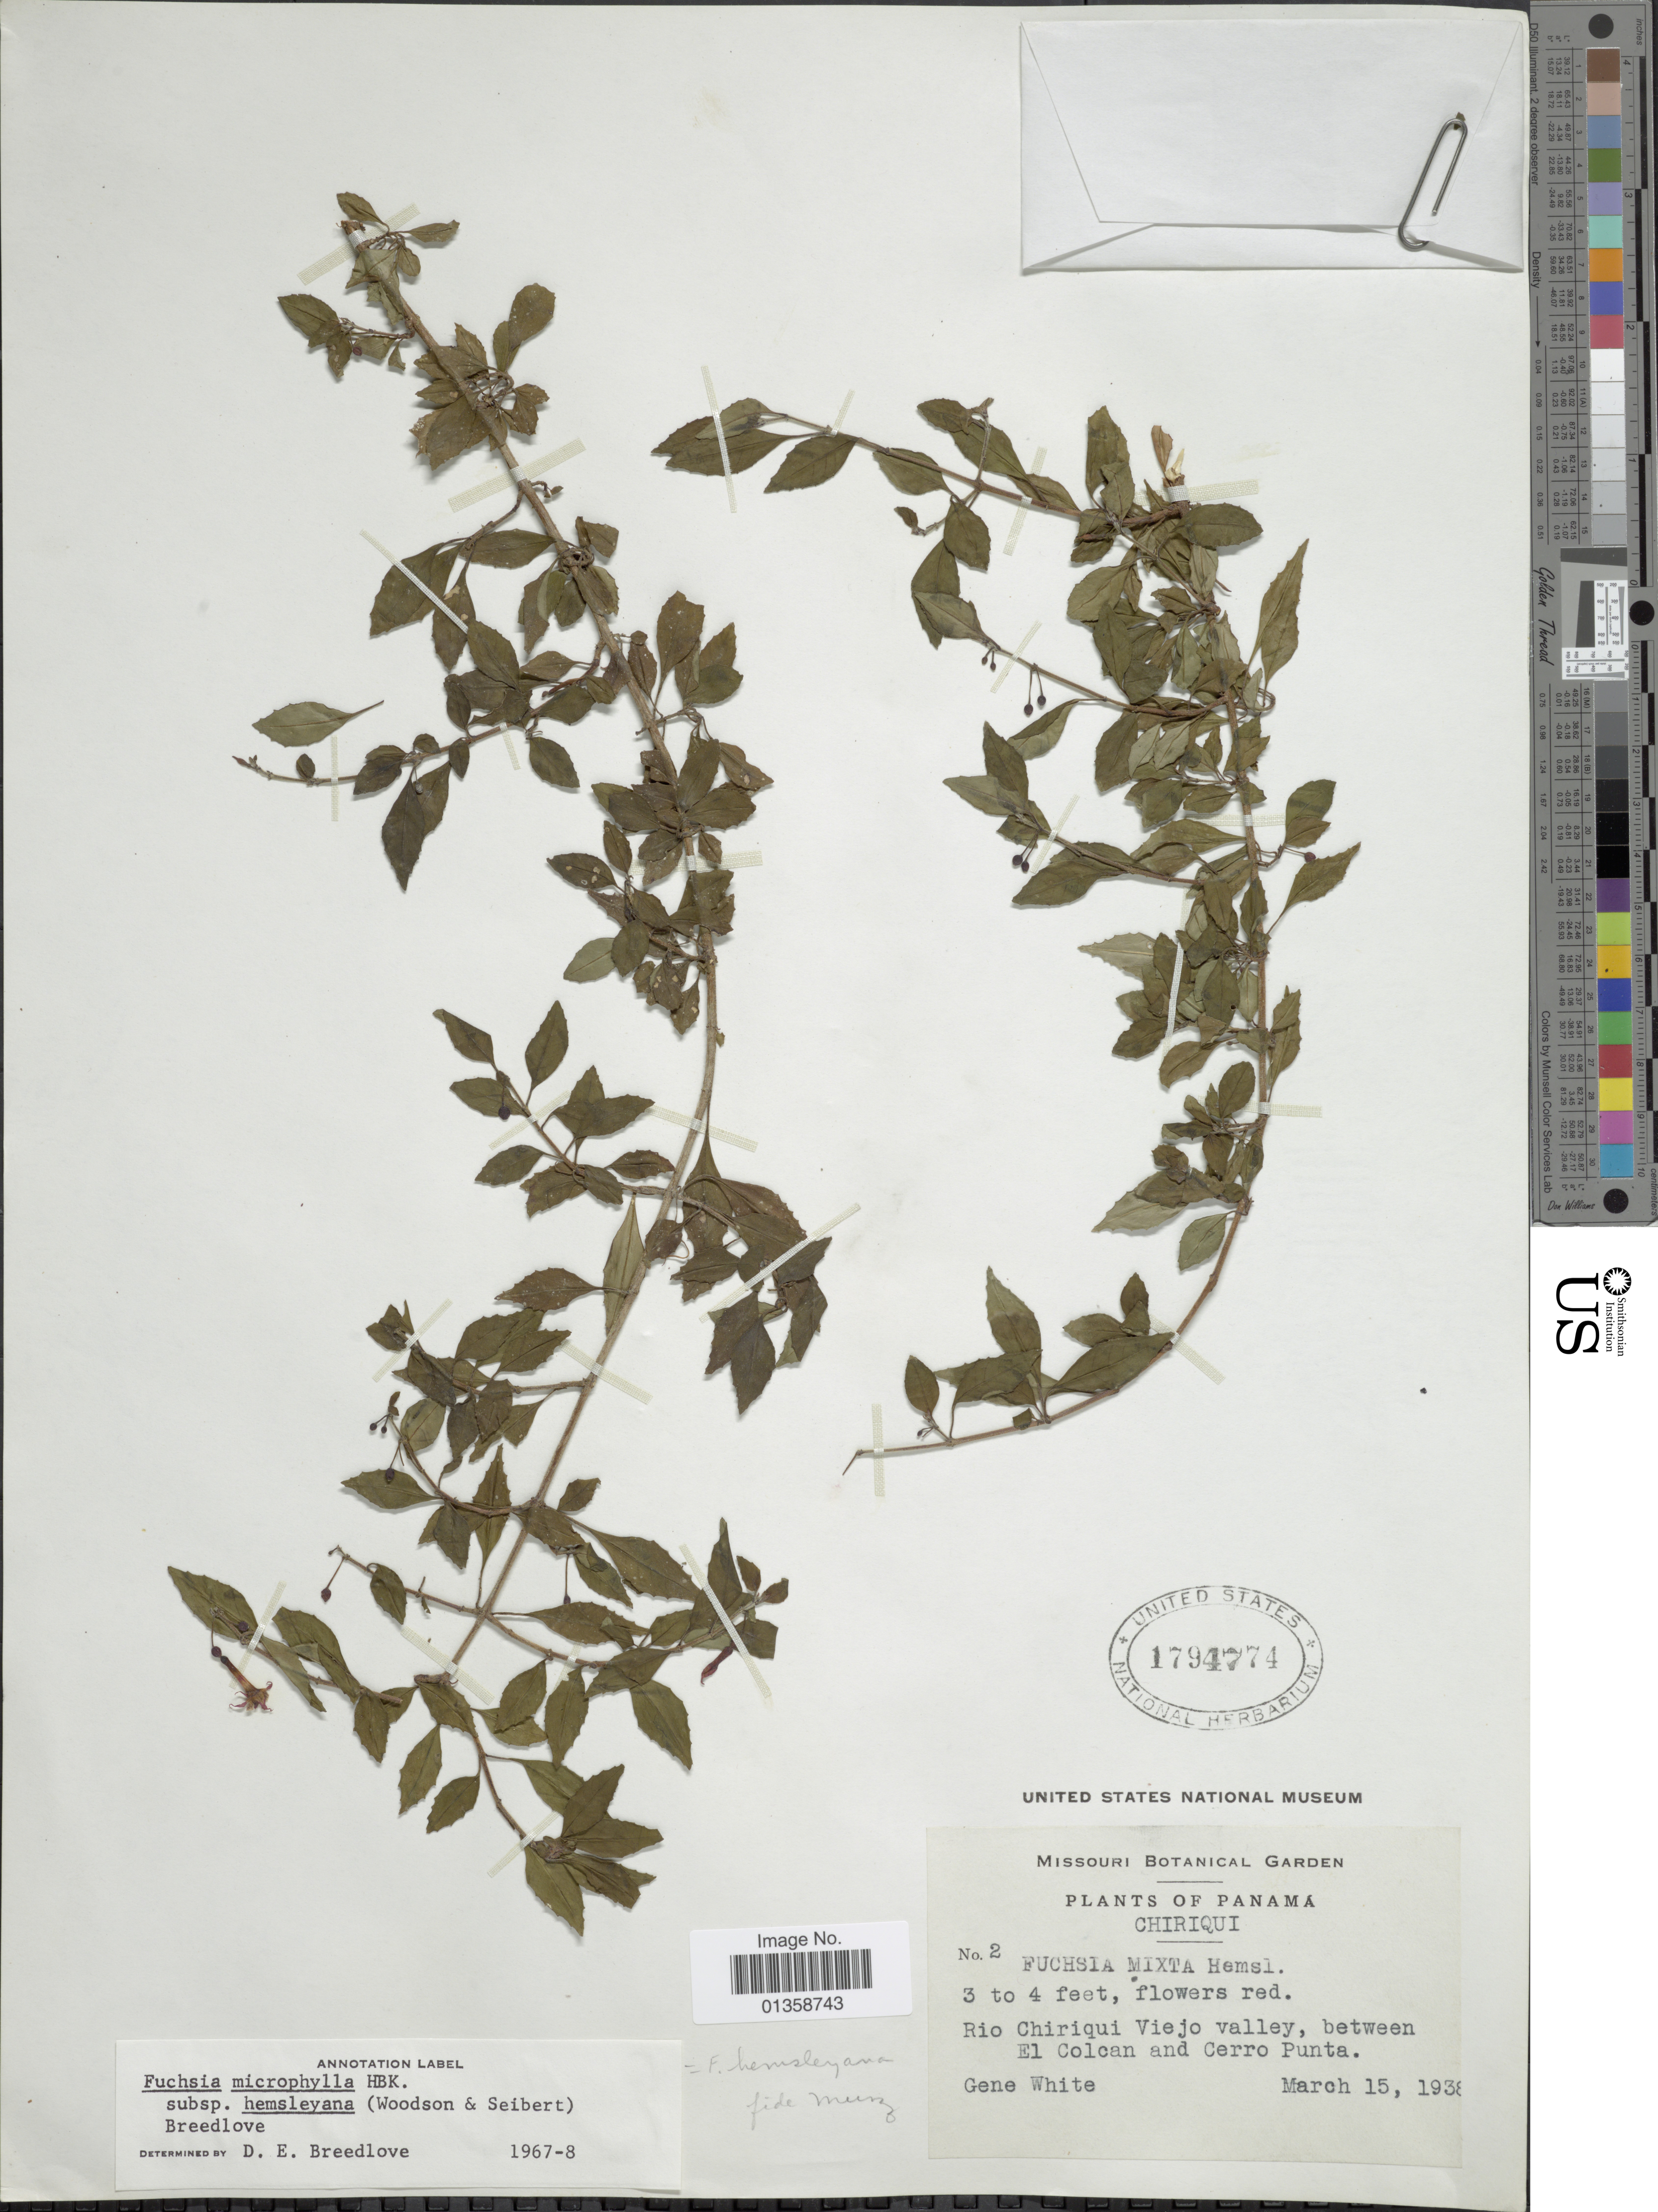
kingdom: Plantae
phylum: Tracheophyta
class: Magnoliopsida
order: Myrtales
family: Onagraceae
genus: Fuchsia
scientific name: Fuchsia microphylla subsp. hemsleyana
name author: (Woodson & Seibert) Breedlove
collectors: G. White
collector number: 2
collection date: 1938-03-15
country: Panama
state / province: Chiriqui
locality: Rio Chiriqui Viejo valley, between El Colcan and Cerro Punta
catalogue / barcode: US 1794774